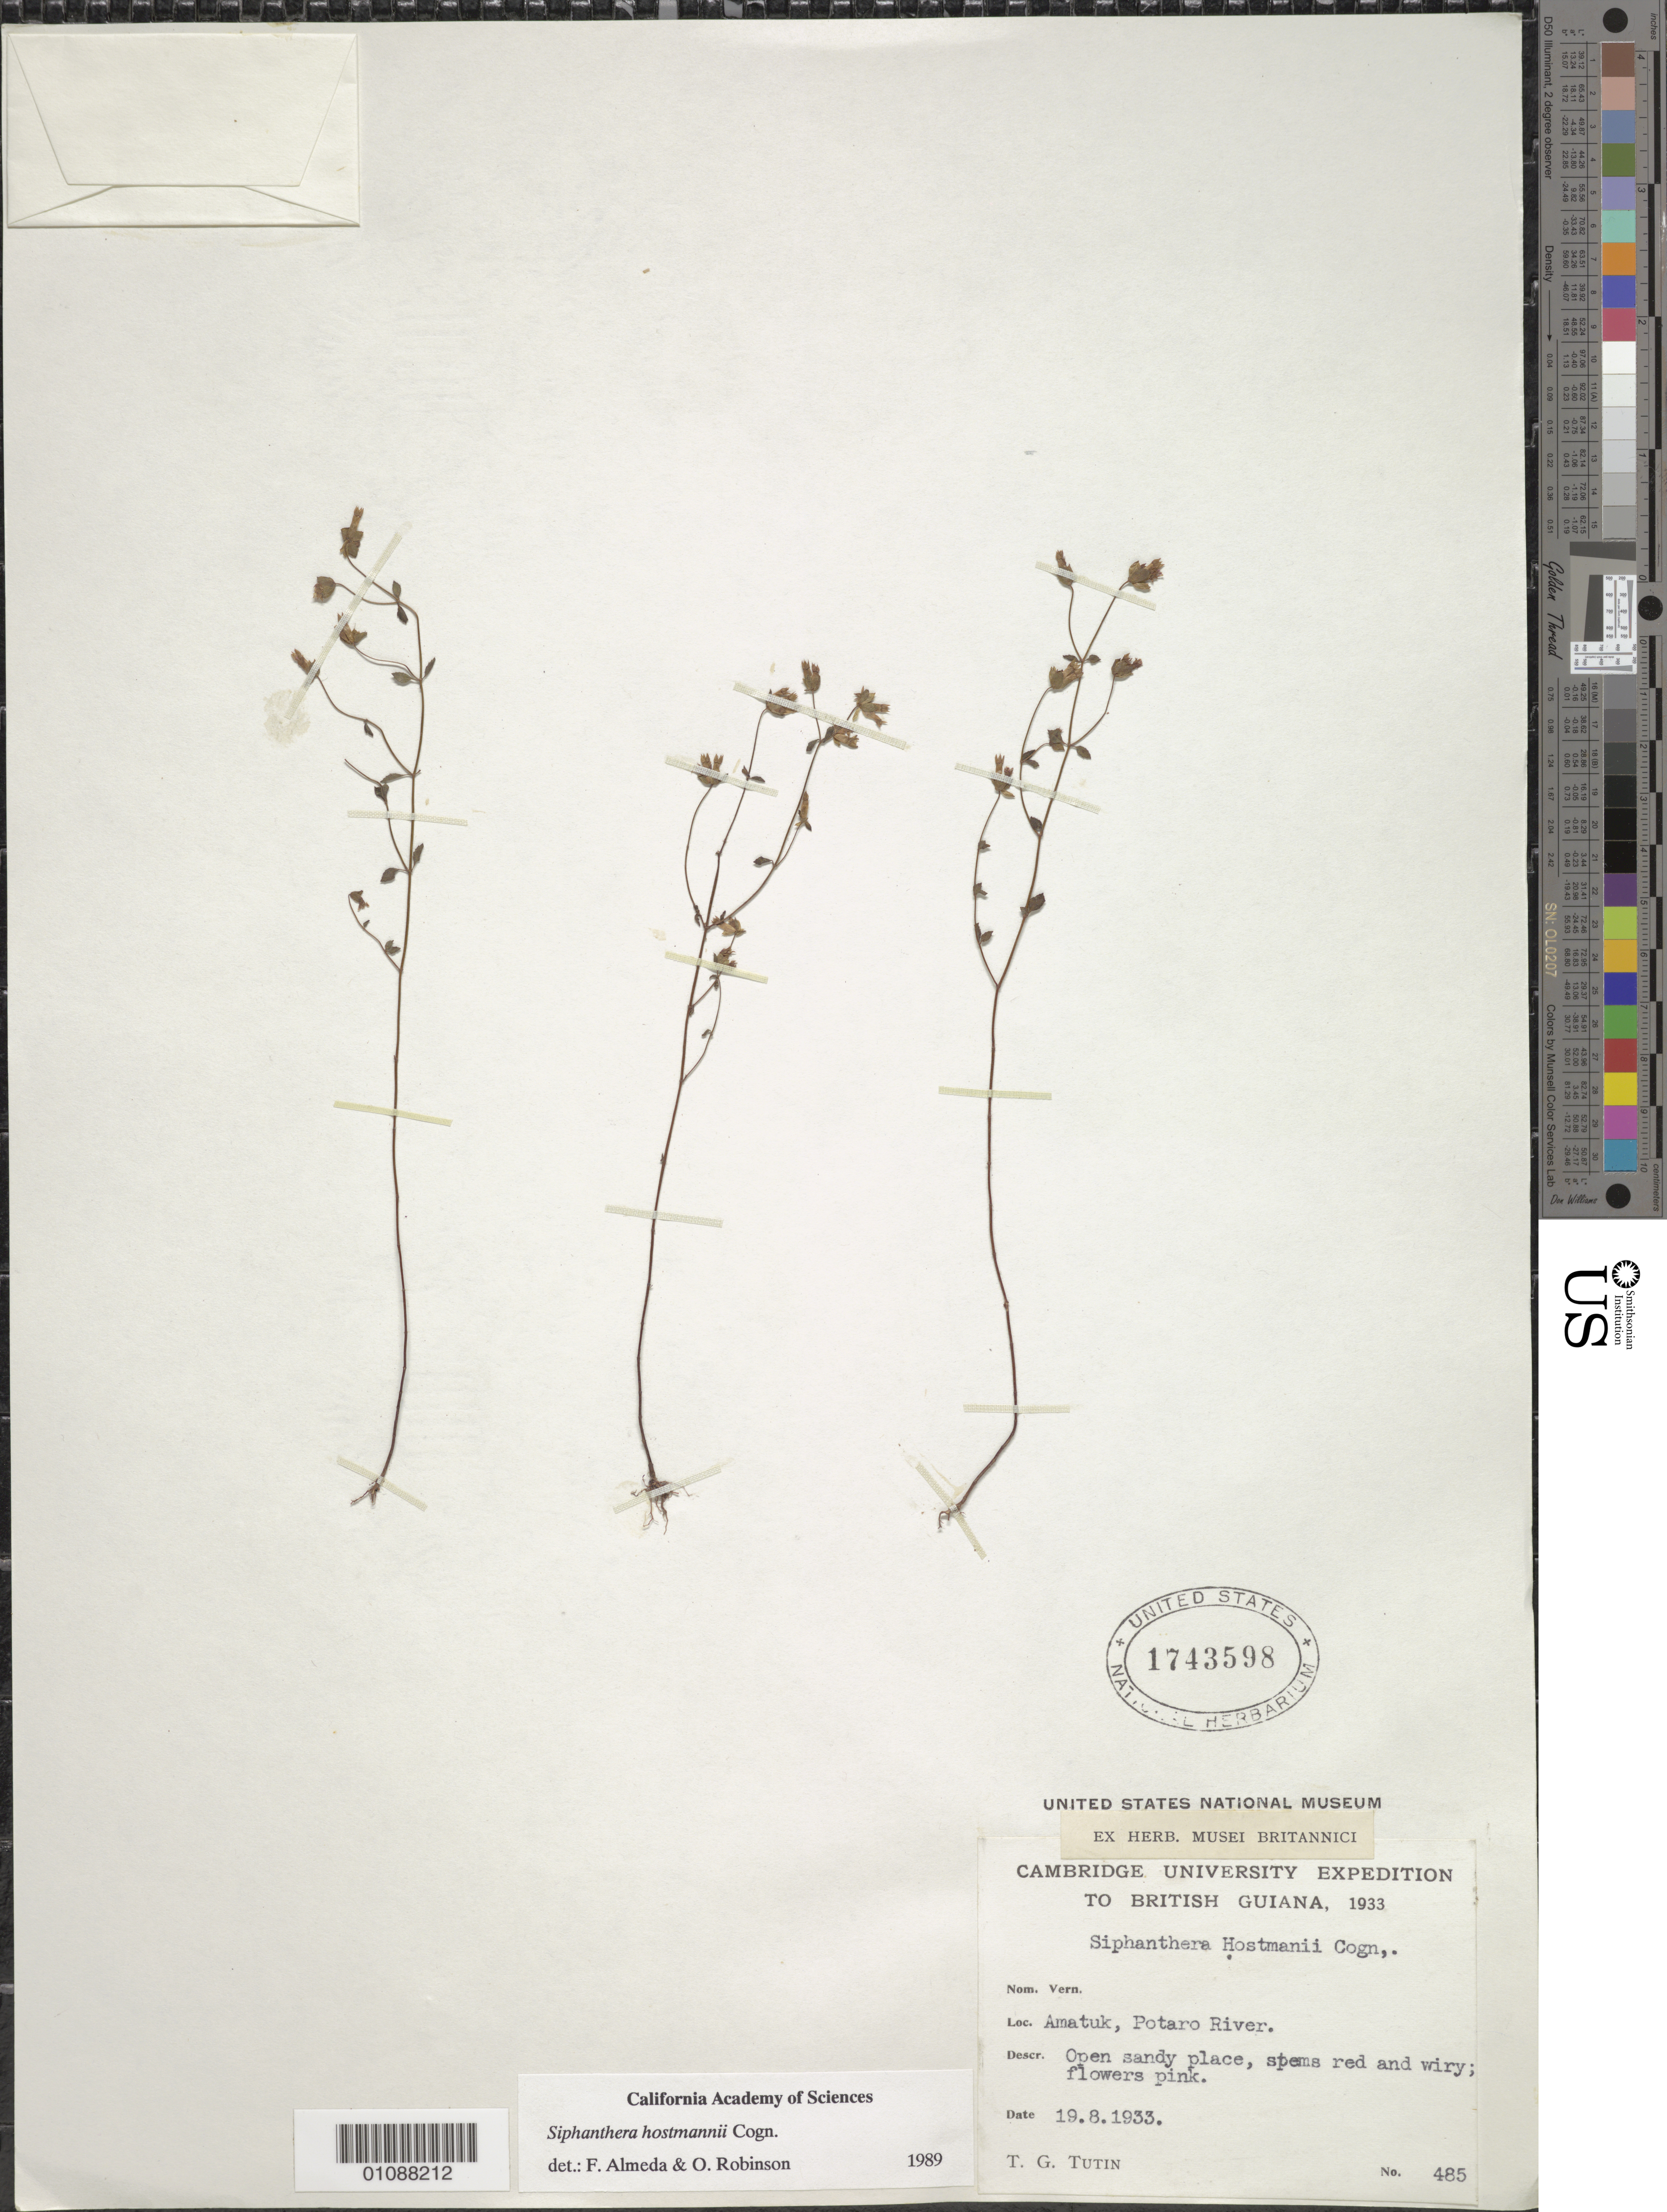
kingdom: Plantae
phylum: Tracheophyta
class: Magnoliopsida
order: Myrtales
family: Melastomataceae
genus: Siphanthera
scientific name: Siphanthera hostmannii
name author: Cogn.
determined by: Almeda, F.; Robinson, O. R.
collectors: T. G. Tutin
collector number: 485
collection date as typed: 19-Aug-33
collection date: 1933-08-19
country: Guyana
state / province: Potaro-Siparuni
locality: Amatuk, Potaro River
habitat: Open sandy ground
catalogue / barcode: US 1743598